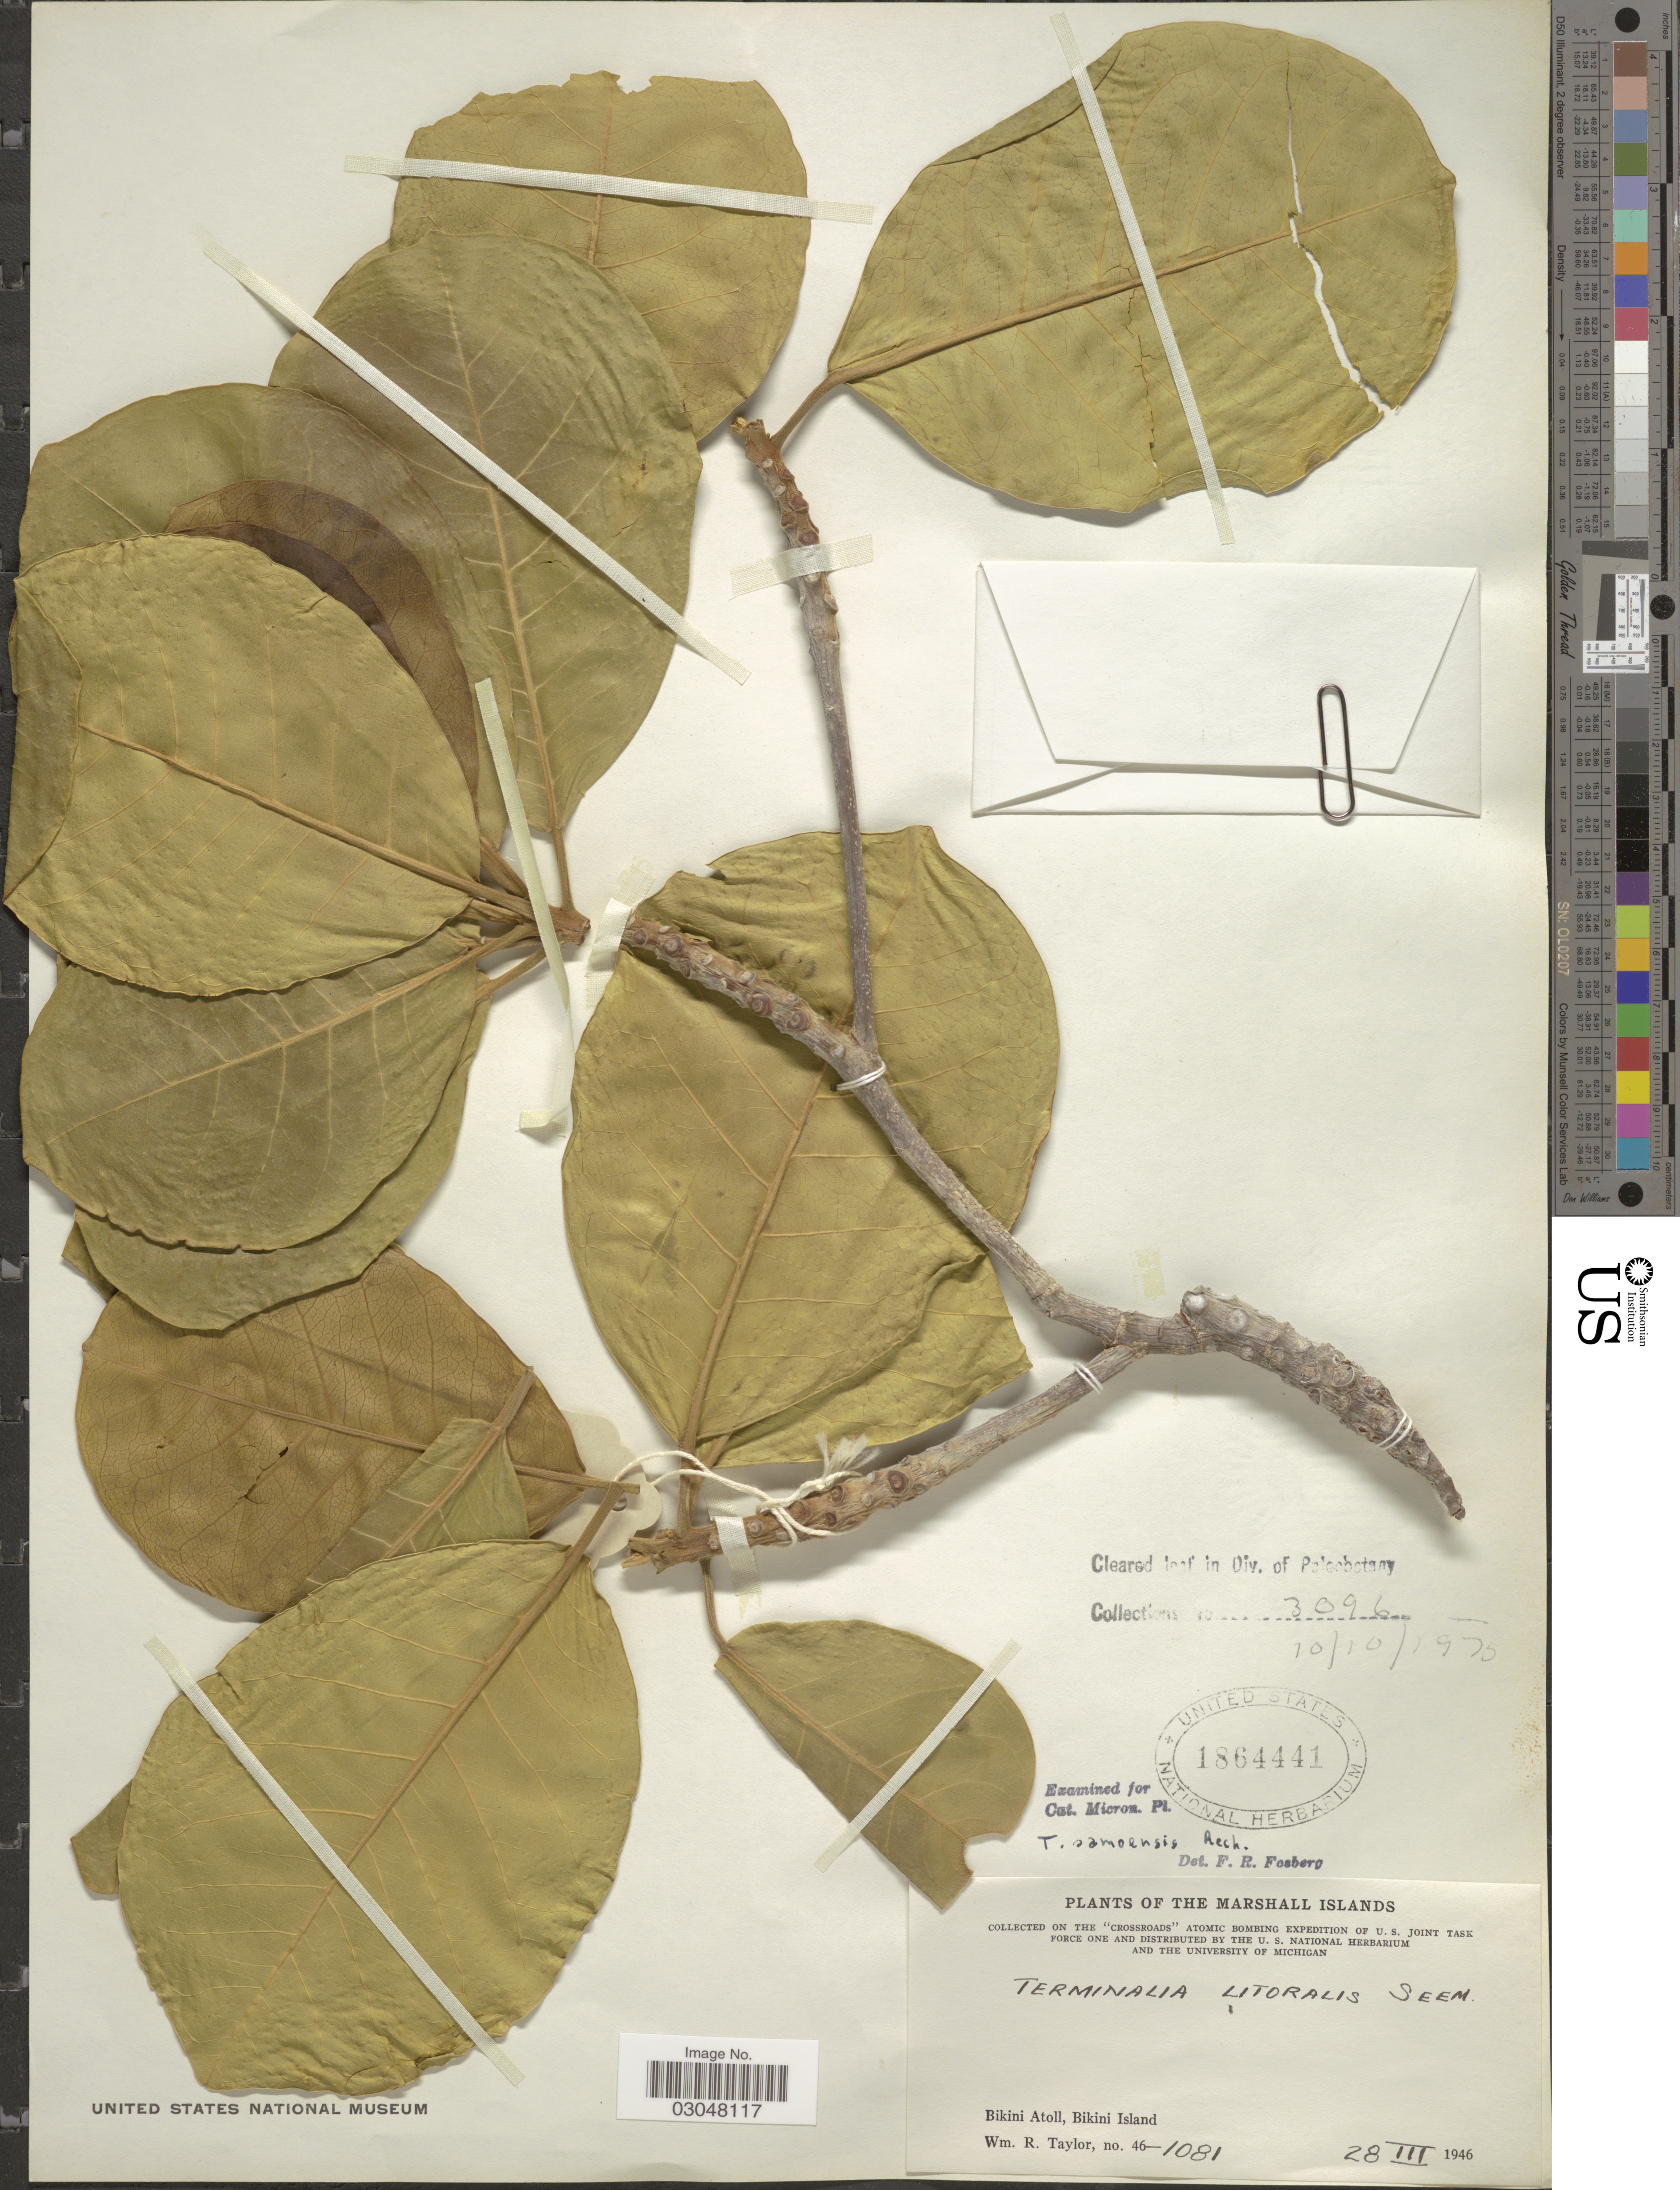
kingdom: Plantae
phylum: Tracheophyta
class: Magnoliopsida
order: Myrtales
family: Combretaceae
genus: Terminalia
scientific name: Terminalia samoensis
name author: Rech.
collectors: W. R. Taylor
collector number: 46-1081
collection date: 1946-03-28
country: Marshall Islands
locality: Bikini Atoll, Bikini Island.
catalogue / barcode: US 1864441